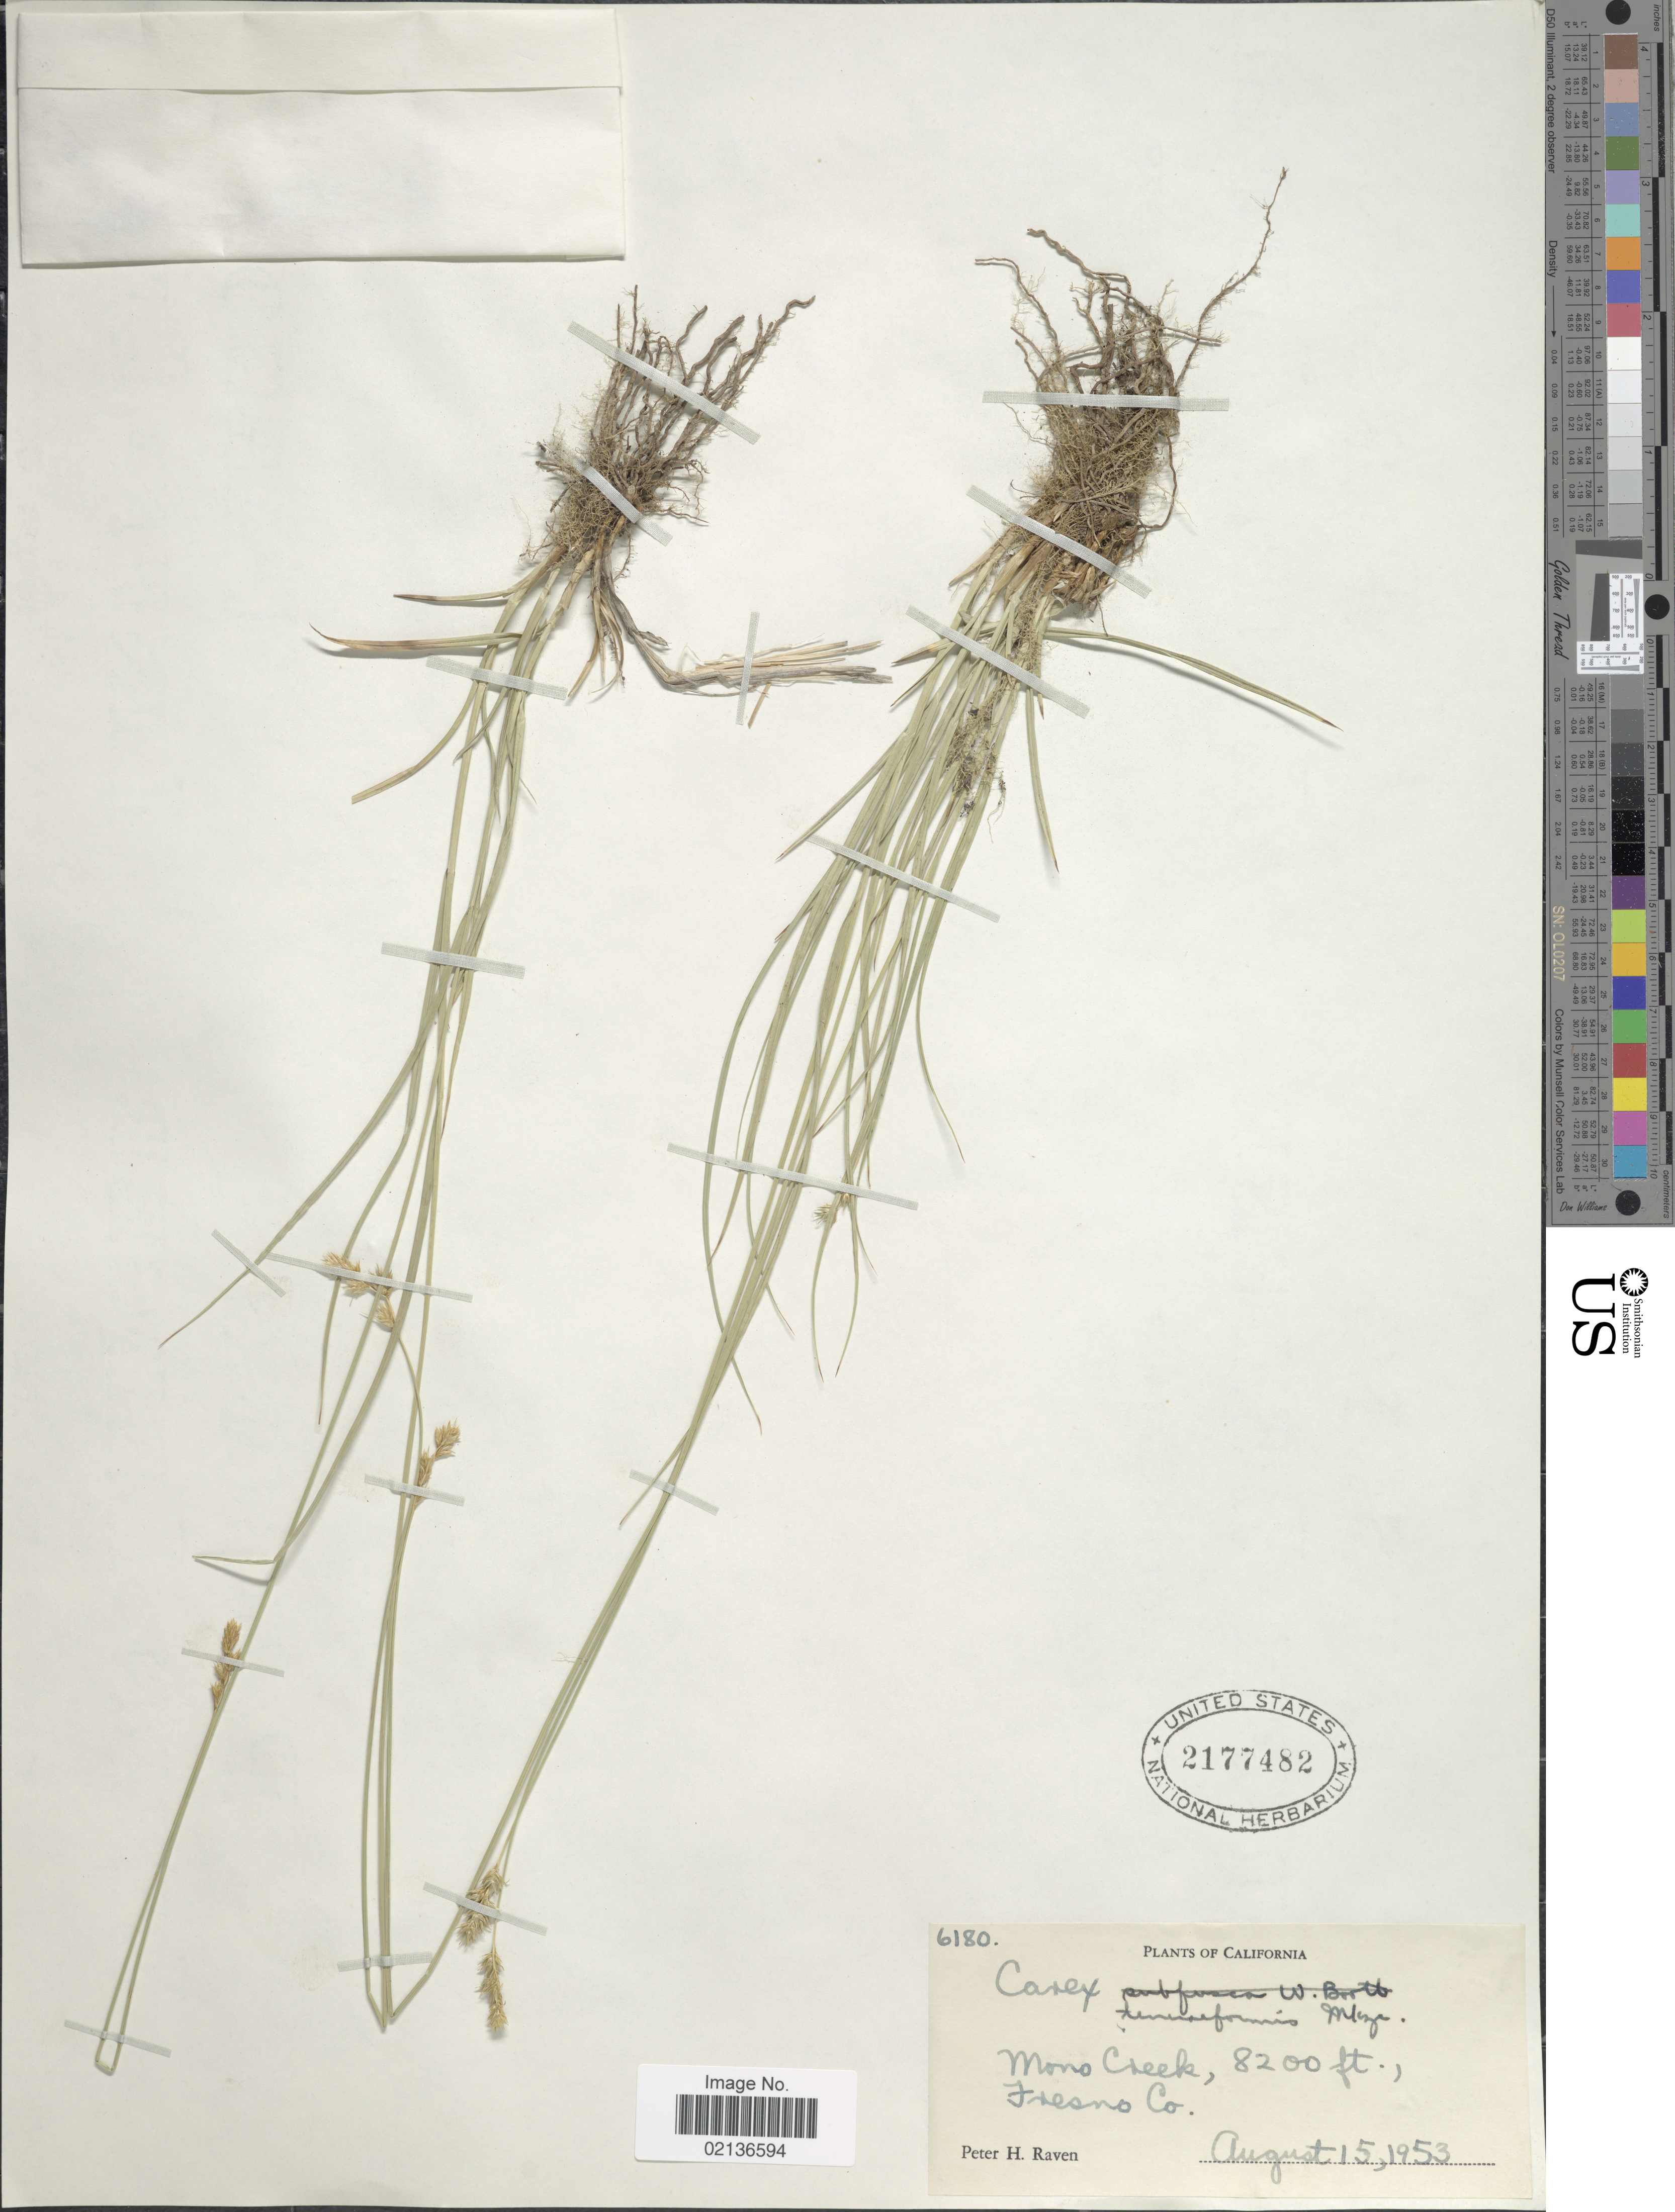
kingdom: Plantae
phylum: Tracheophyta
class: Liliopsida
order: Poales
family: Cyperaceae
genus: Carex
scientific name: Carex subfusca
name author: W. Boott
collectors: P. Raven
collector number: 6180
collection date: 1953-08-15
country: United States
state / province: California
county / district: Fresno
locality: Mono Creek, Fresno Co.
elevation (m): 2499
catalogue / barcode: US 2177482